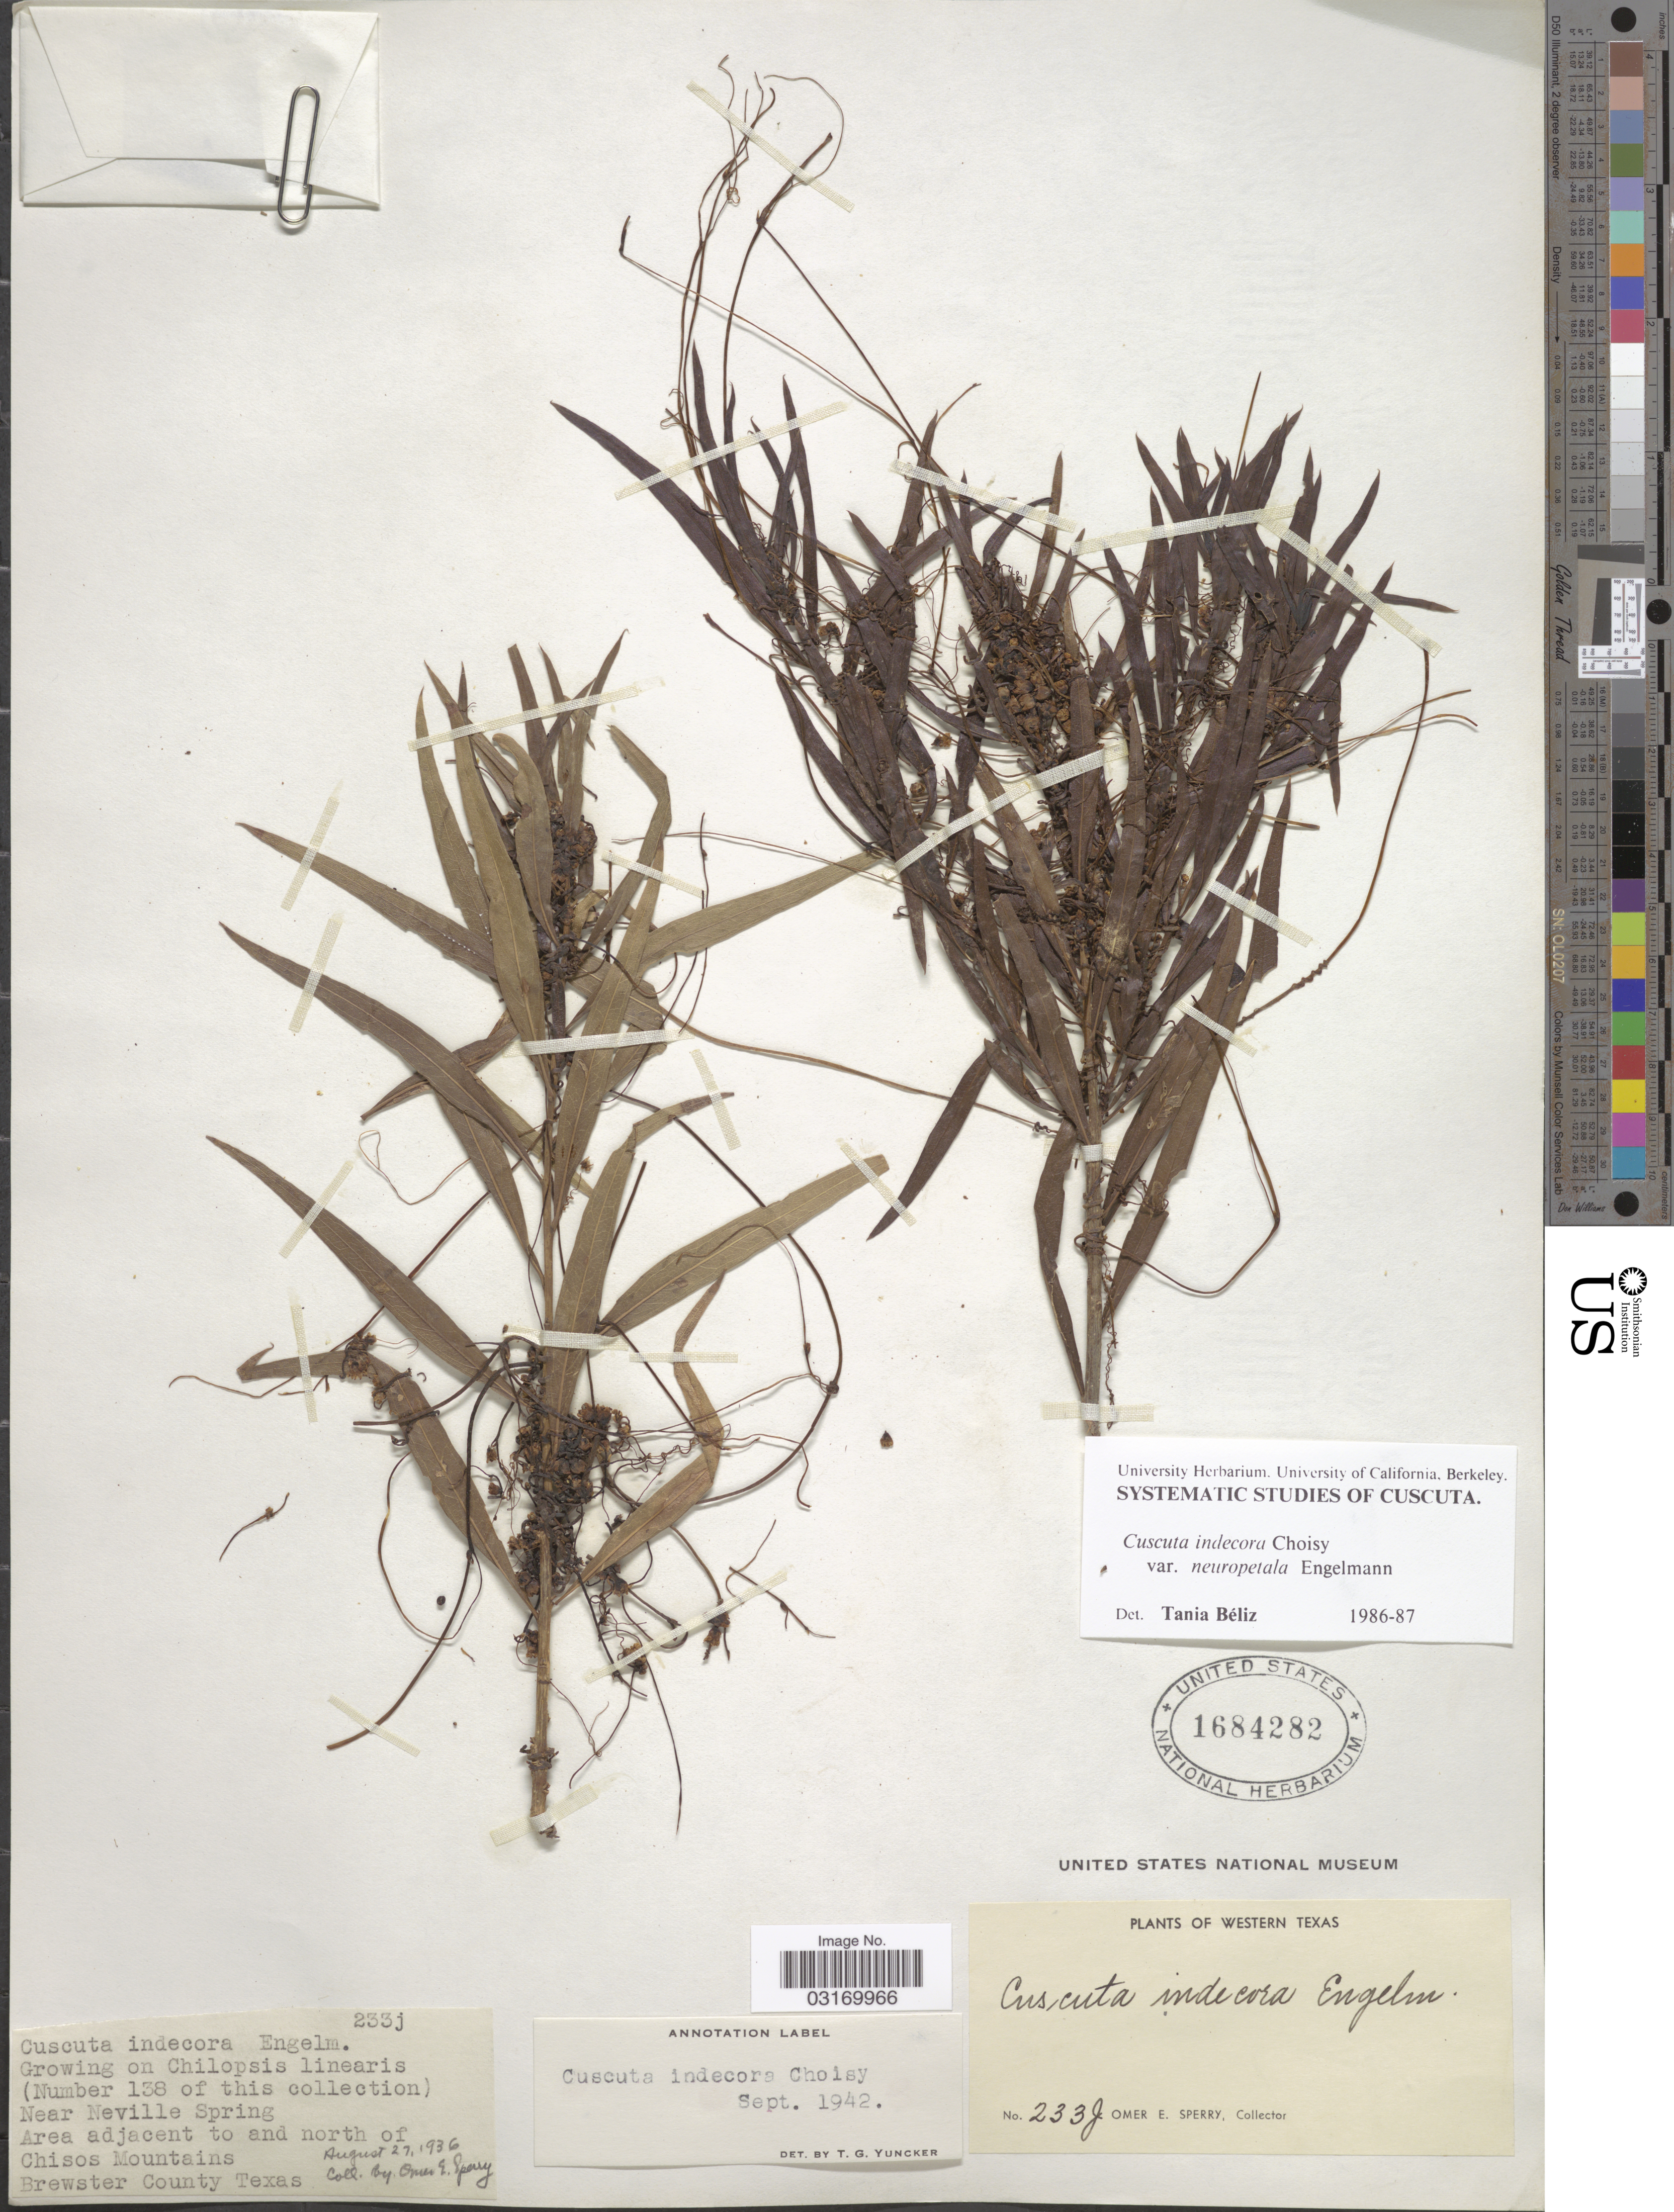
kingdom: Plantae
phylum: Tracheophyta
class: Magnoliopsida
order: Solanales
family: Convolvulaceae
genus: Cuscuta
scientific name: Cuscuta indecora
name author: Choisy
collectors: O. E. Sperry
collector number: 233J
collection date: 1936-08-27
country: United States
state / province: Texas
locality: Western Texas. On Chilopsis linearis (Number 138 of this collection). Near Neville Spring. Area adjacent to and north of Chisos Mountains. Brewster County.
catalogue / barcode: US 1684282